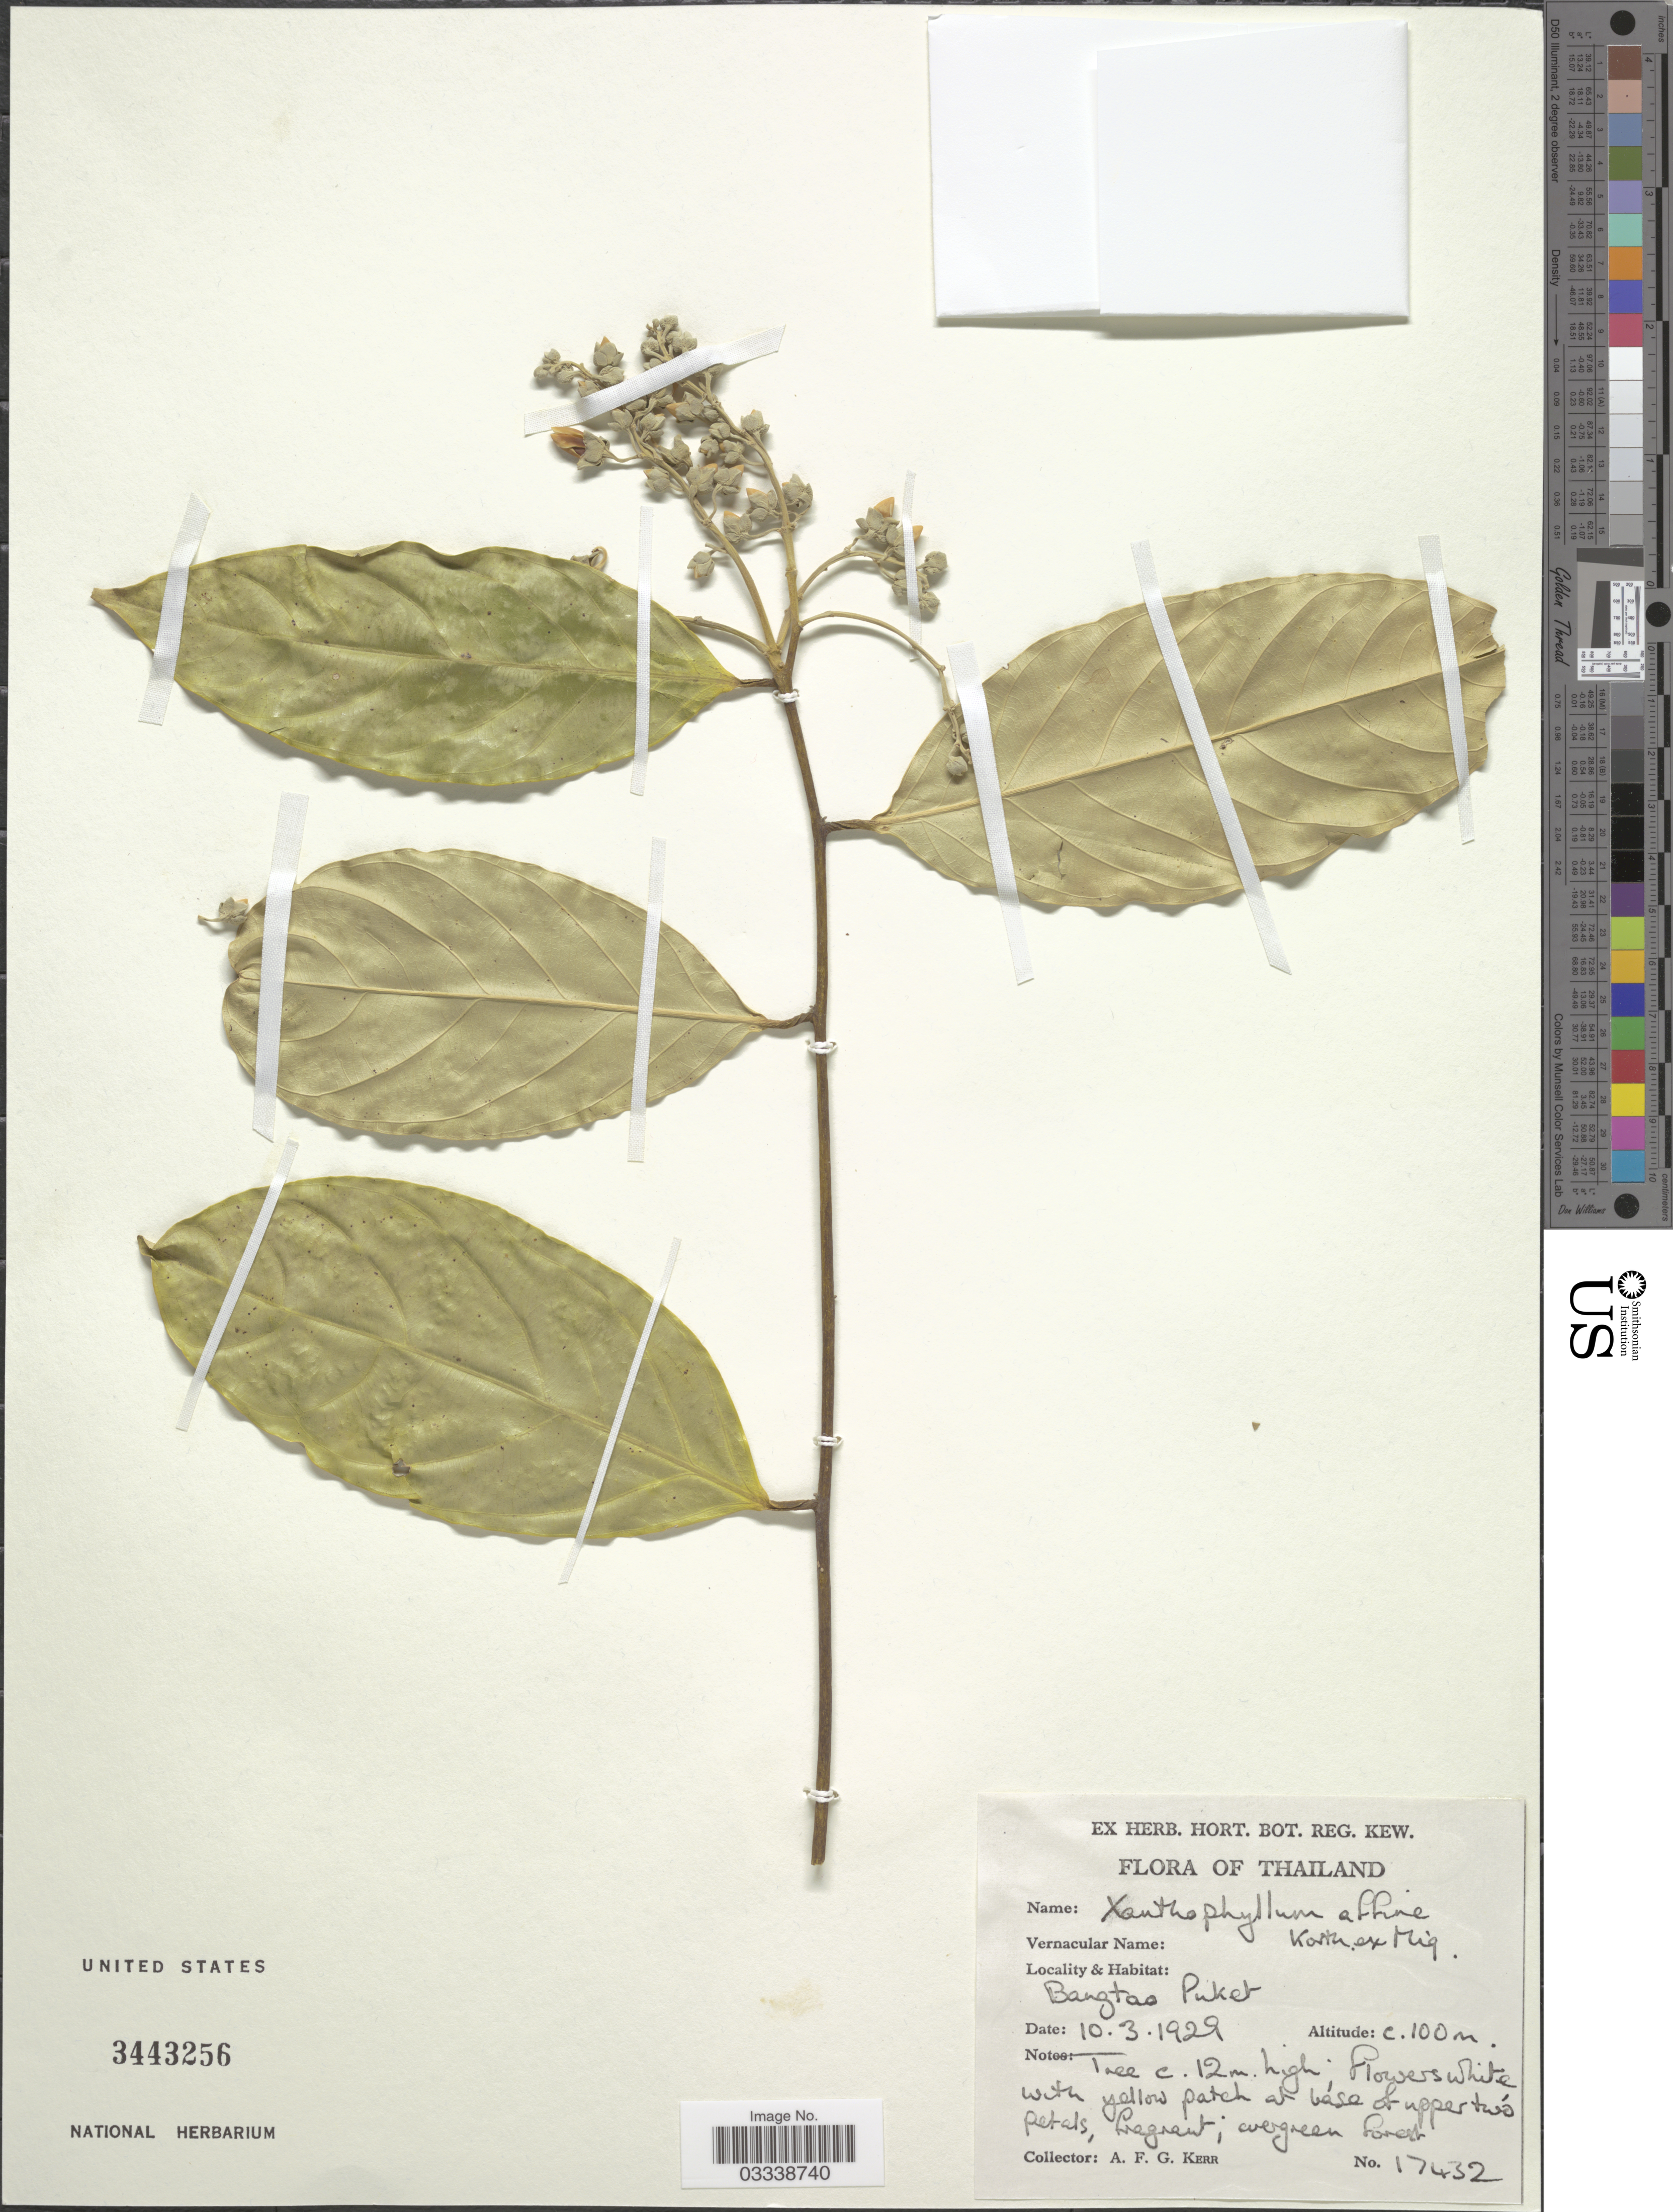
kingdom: Plantae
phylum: Tracheophyta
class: Magnoliopsida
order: Fabales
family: Polygalaceae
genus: Xanthophyllum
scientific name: Xanthophyllum affine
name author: Korth. ex Miq.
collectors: A. F. G. Kerr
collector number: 17432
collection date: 1929-03-10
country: Thailand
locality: Bangtas Puket.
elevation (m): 100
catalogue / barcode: US 3443256